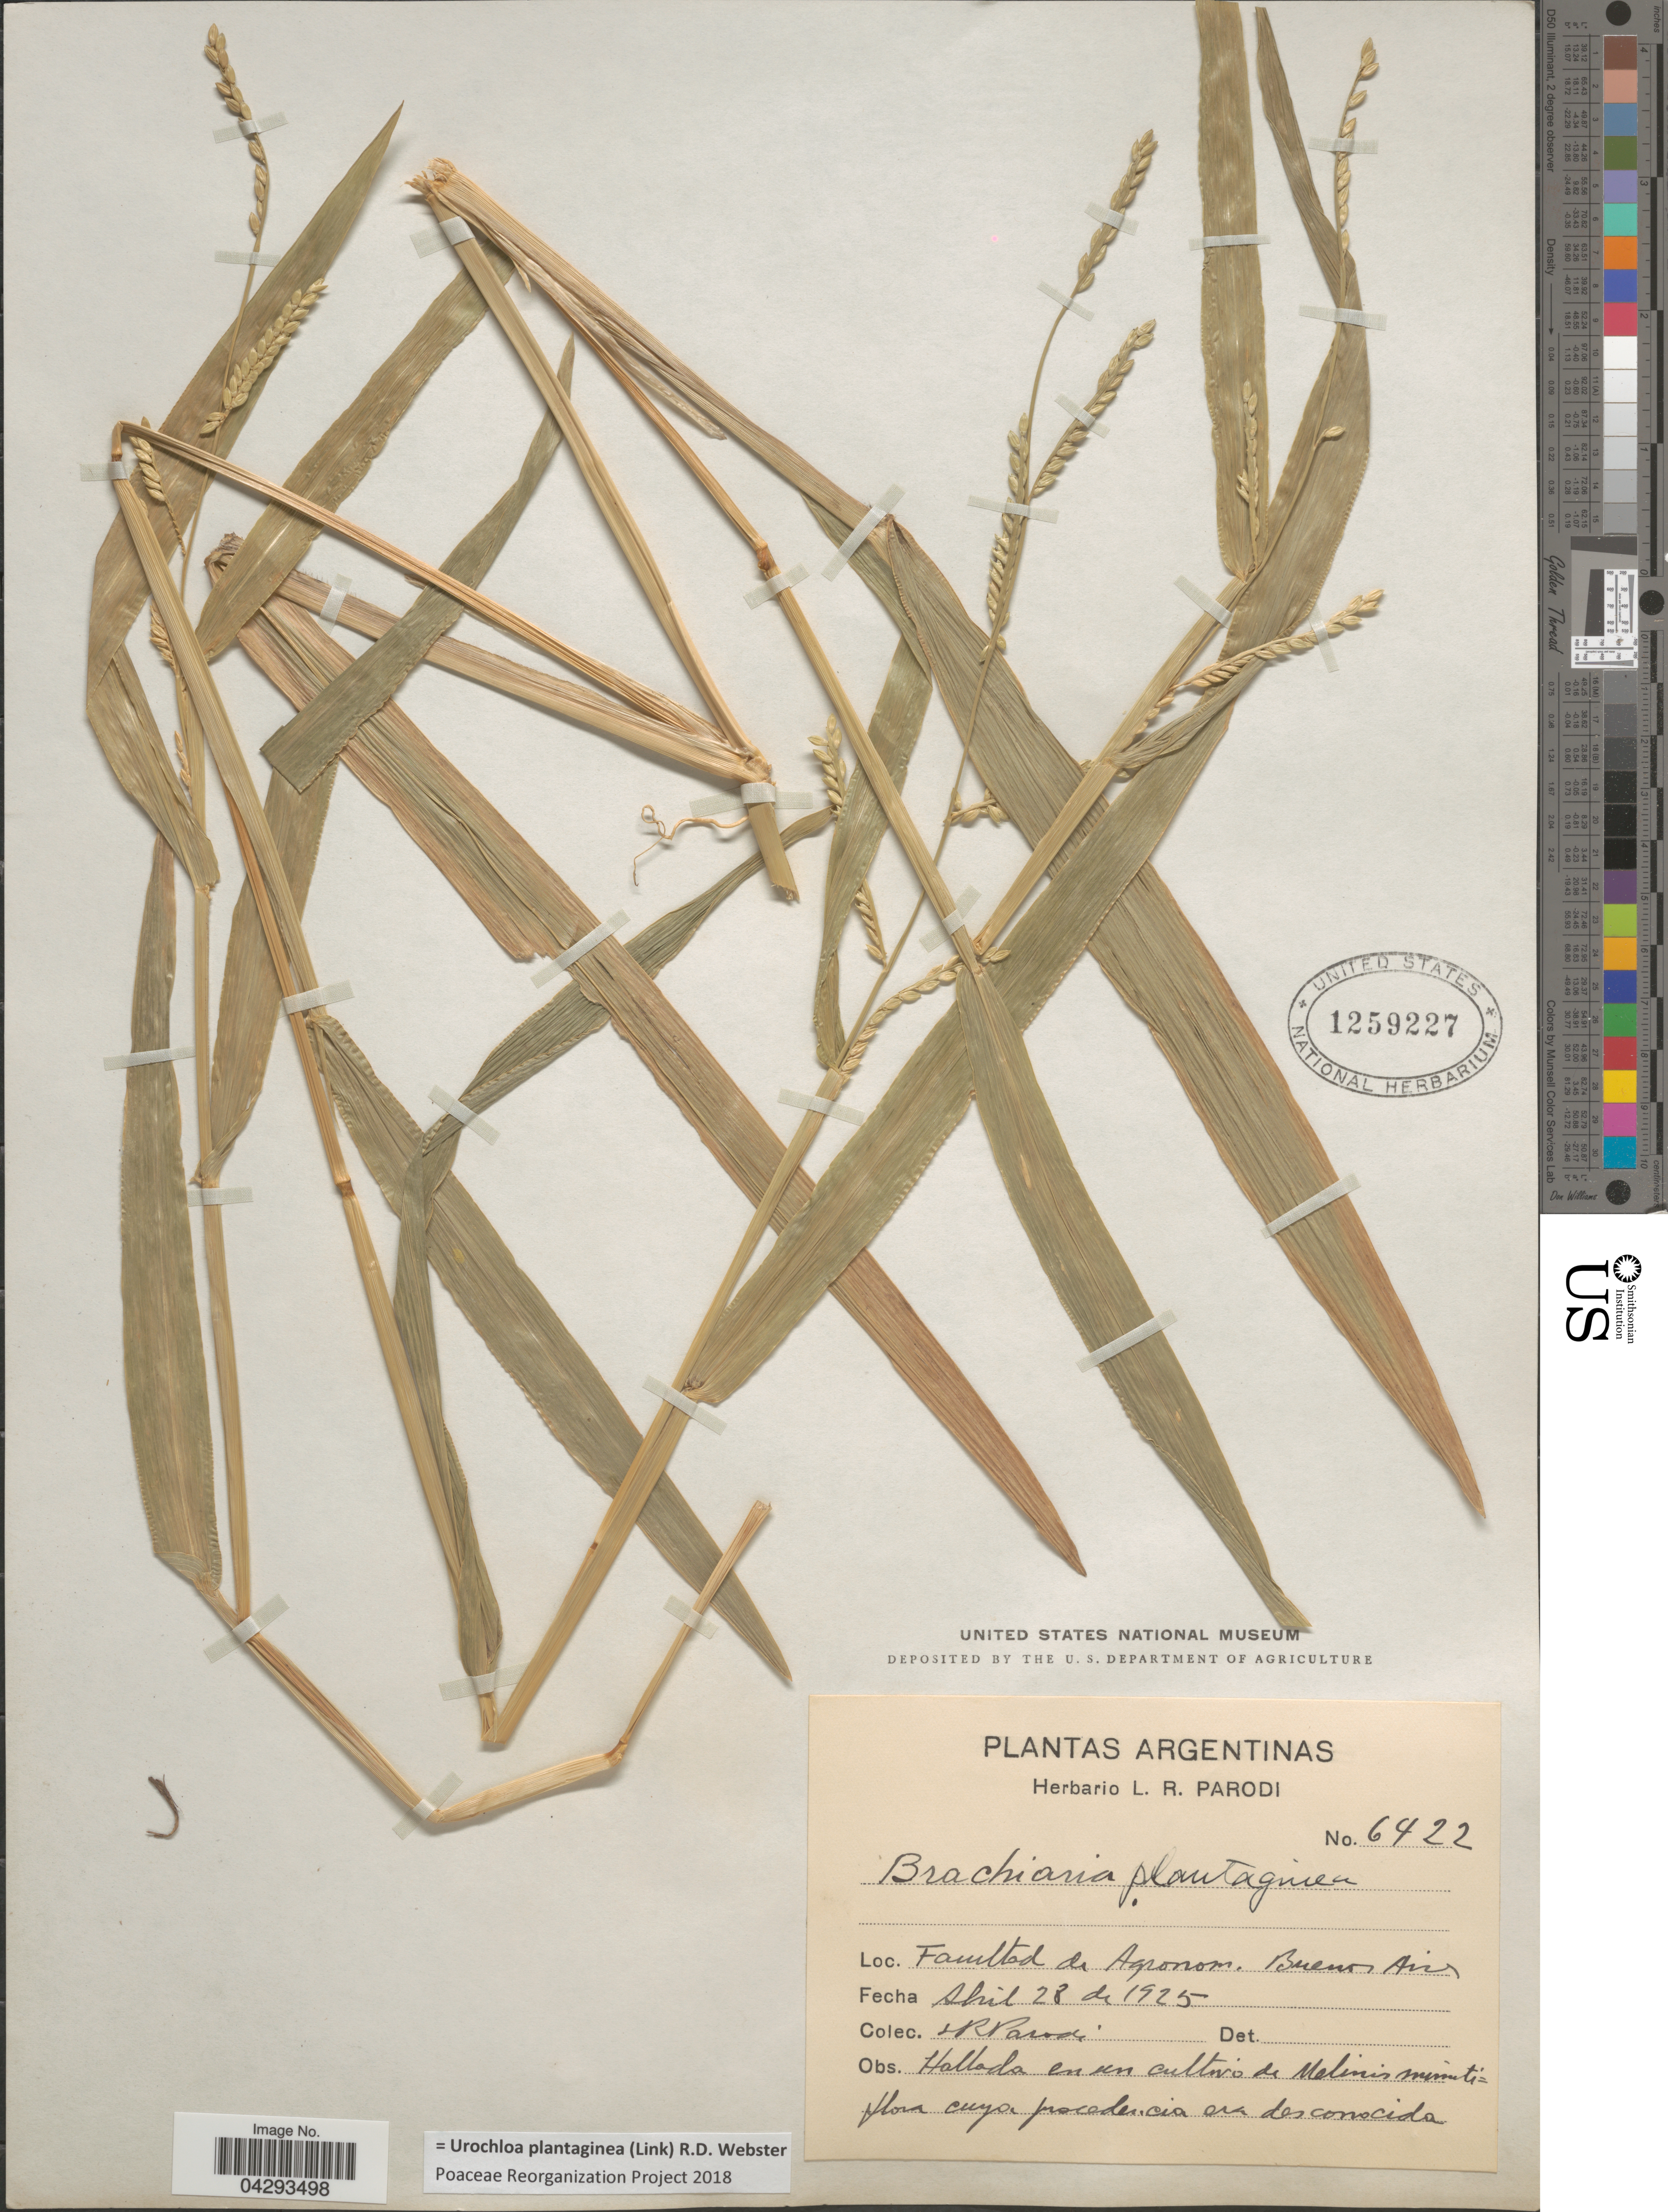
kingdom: Plantae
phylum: Tracheophyta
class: Liliopsida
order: Poales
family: Poaceae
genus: Urochloa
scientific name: Urochloa plantaginea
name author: (Link) R.D. Webster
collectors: L. R. Parodi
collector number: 6422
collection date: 1925-04-28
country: Argentina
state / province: Buenos Aires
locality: Facultad de Agronom.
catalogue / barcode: US 1259227